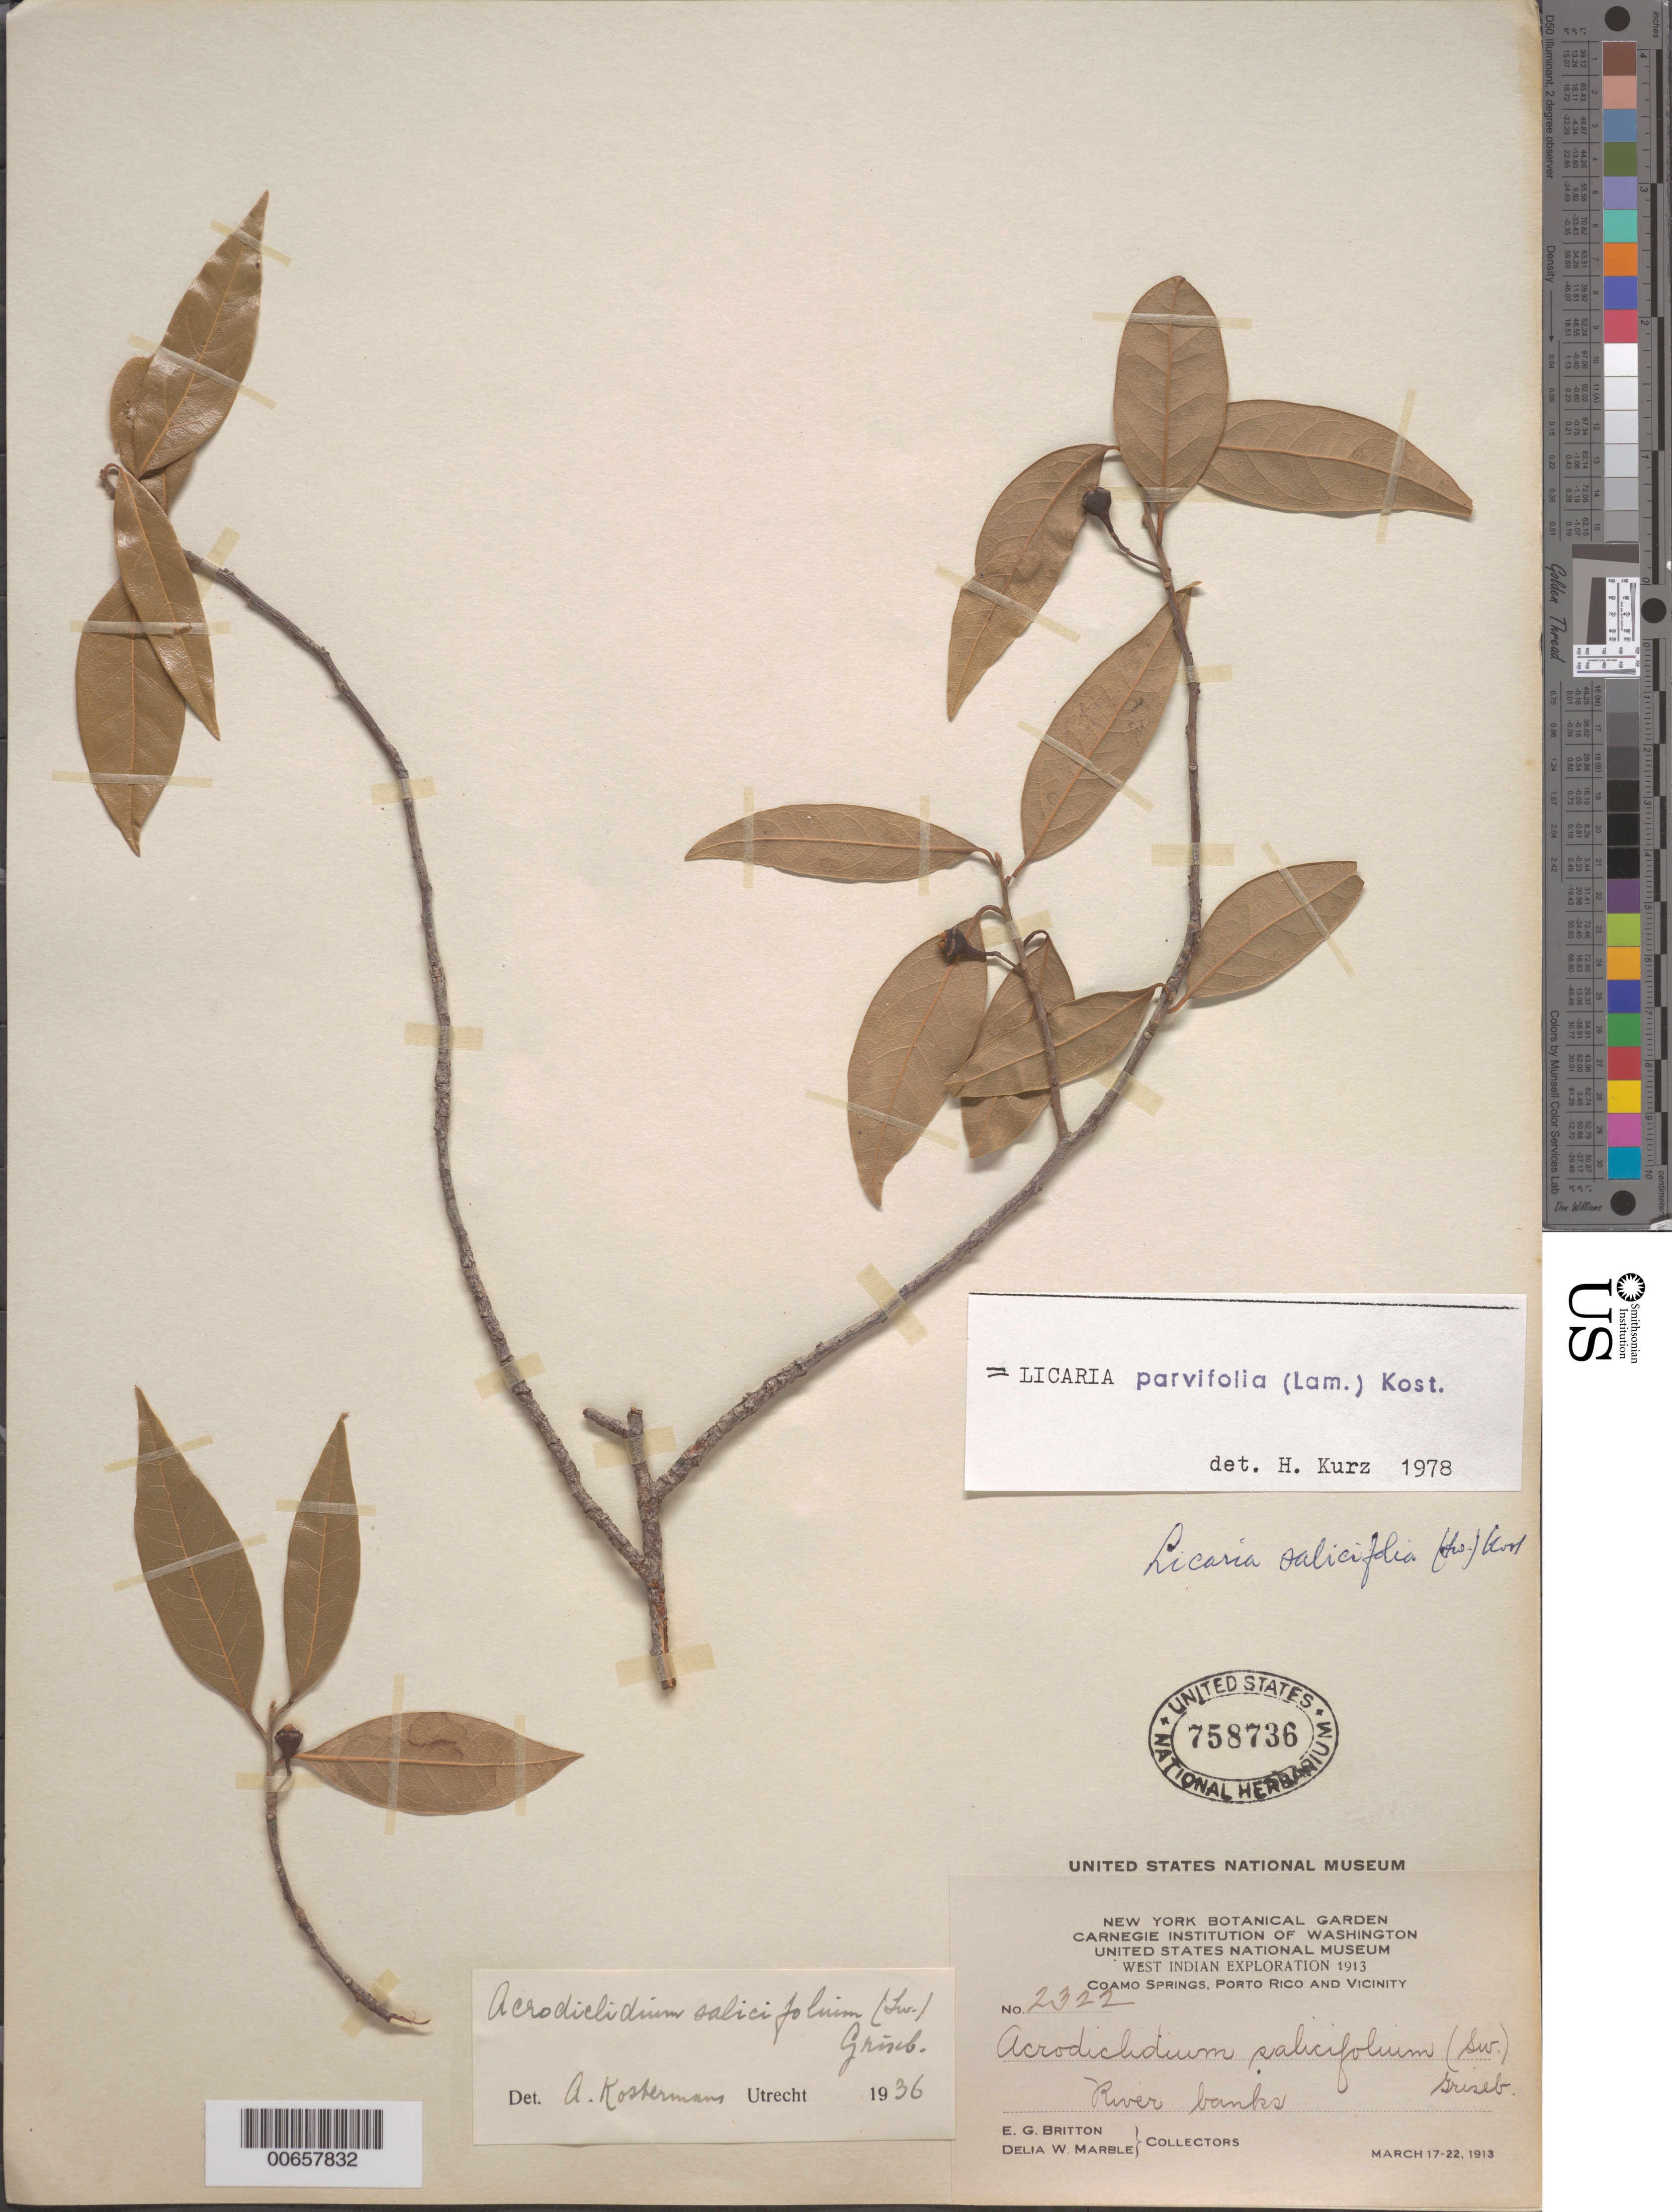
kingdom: Plantae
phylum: Tracheophyta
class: Magnoliopsida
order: Laurales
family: Lauraceae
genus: Licaria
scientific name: Licaria parvifolia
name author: (Lam.) Kosterm. ex León & Alain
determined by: Kurz, H.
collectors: E. G. Britton & D. W. Marble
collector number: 2322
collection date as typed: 17 Mar 1913 to 22 Mar 1913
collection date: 1913-03-17/1913-03-22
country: Puerto Rico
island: Greater Antilles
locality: Coamo Springs, vic of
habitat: River banks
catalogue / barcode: US 758736